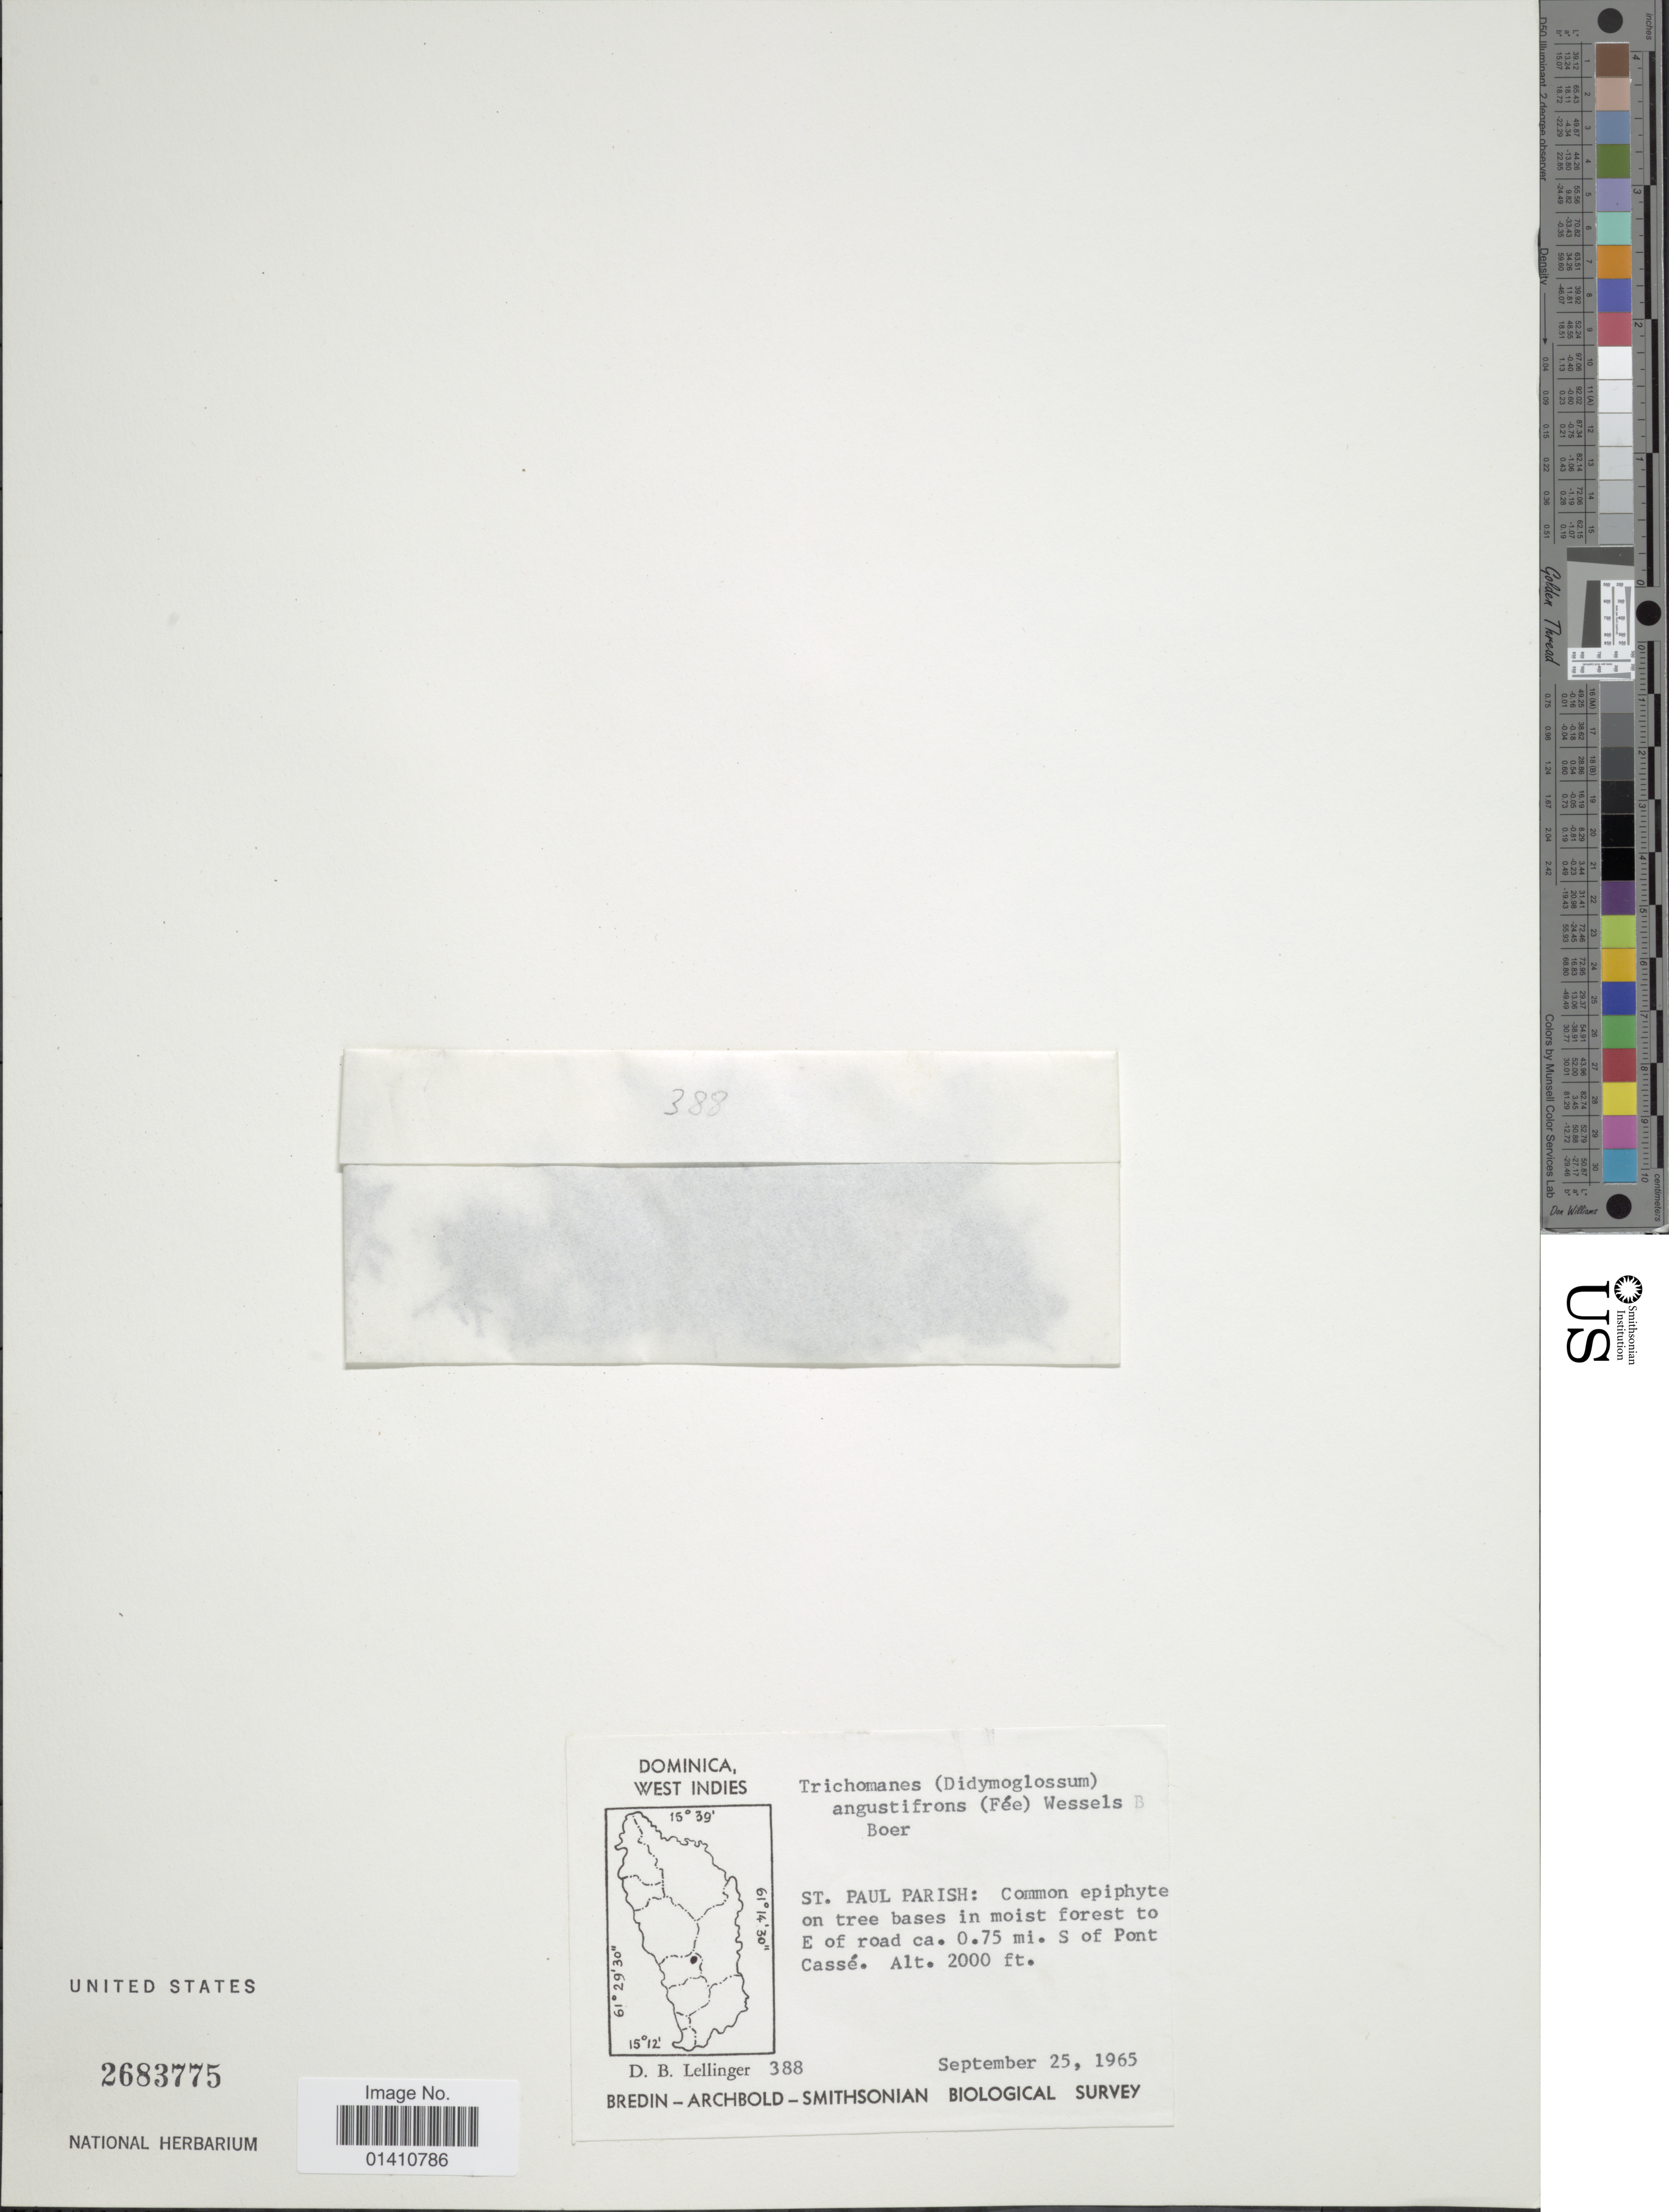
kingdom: Plantae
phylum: Tracheophyta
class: Polypodiopsida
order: Hymenophyllales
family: Hymenophyllaceae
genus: Didymoglossum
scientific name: Didymoglossum angustifrons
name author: Fée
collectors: D. B. Lellinger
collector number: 388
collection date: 1965-09-25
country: Dominica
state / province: St. Paul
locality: St. Paul Parish: Common epiphyte on tree bases in moist forest to E of road 0.75 mi. S of Pont Casse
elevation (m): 610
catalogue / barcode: US 2683775